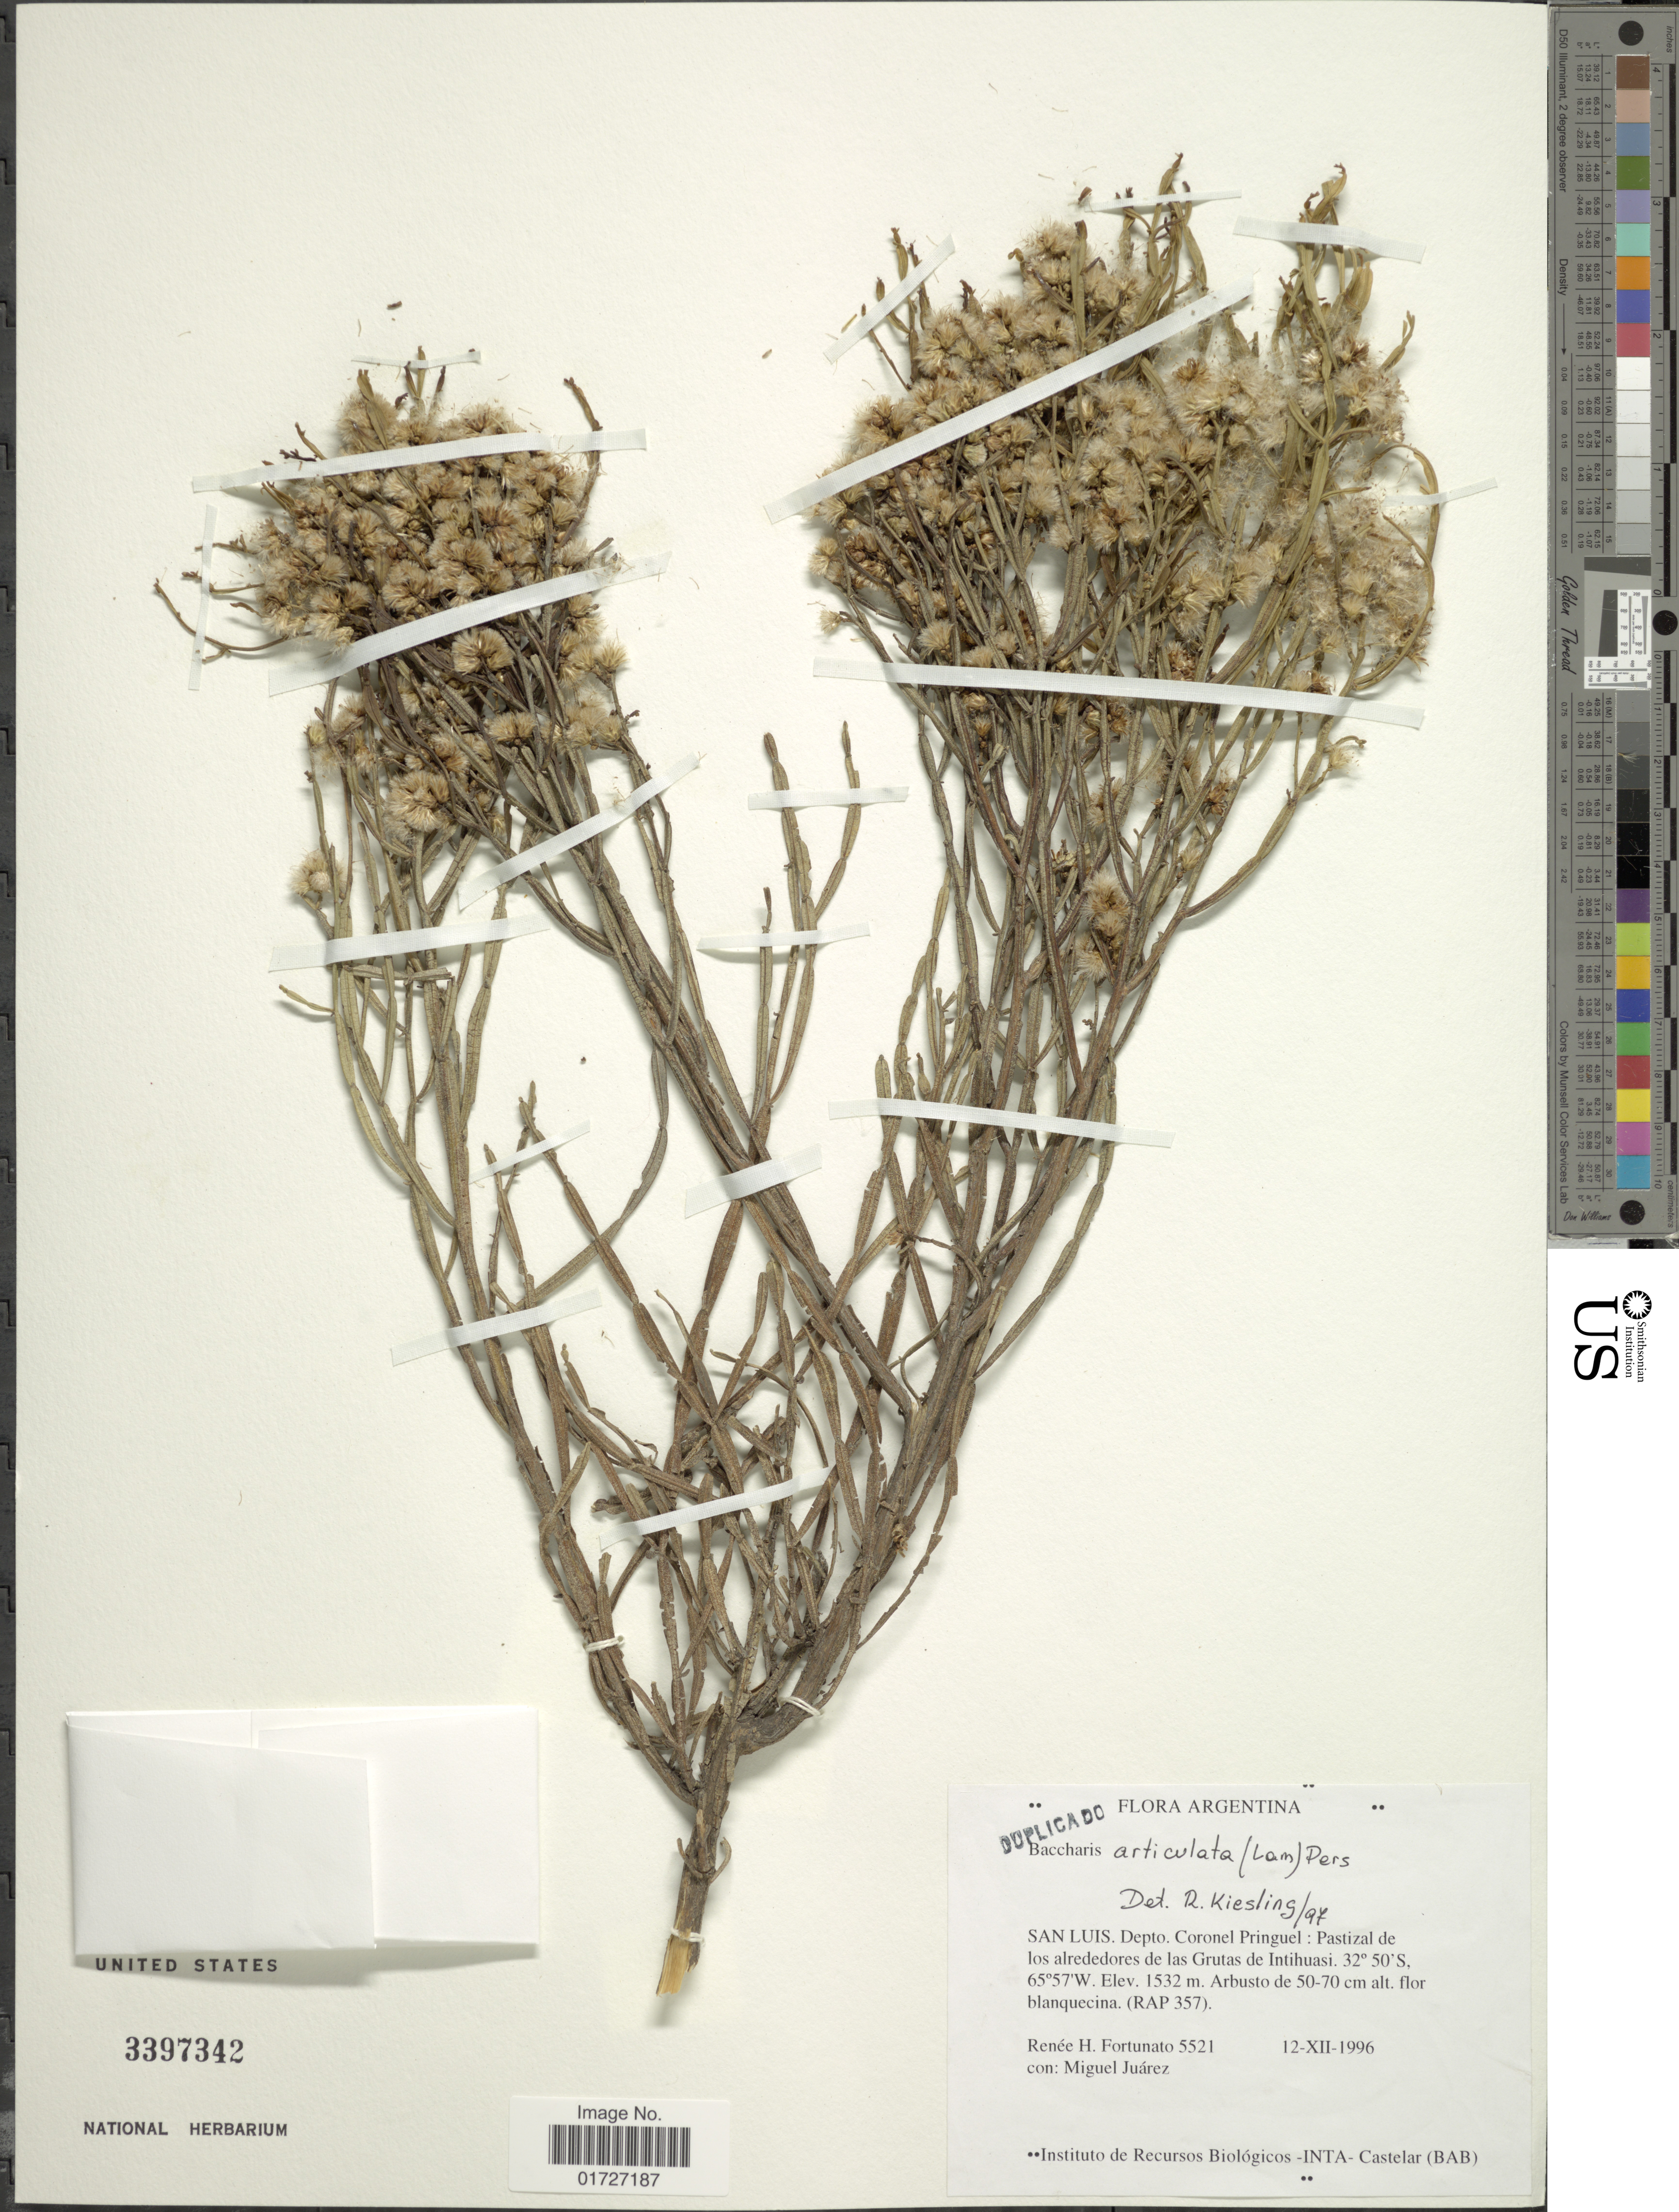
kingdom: Plantae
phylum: Tracheophyta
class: Magnoliopsida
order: Asterales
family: Asteraceae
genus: Baccharis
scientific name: Baccharis articulata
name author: (Lam.) Pers.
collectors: R. H. Fortunato & M. Juarez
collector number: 5521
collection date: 1996-12-12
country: Argentina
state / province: San Luis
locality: Depto. Coronel Pringuel, Pastizal de los alrededores de las Grutas de Intihuasi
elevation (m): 1532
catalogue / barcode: US 3397342